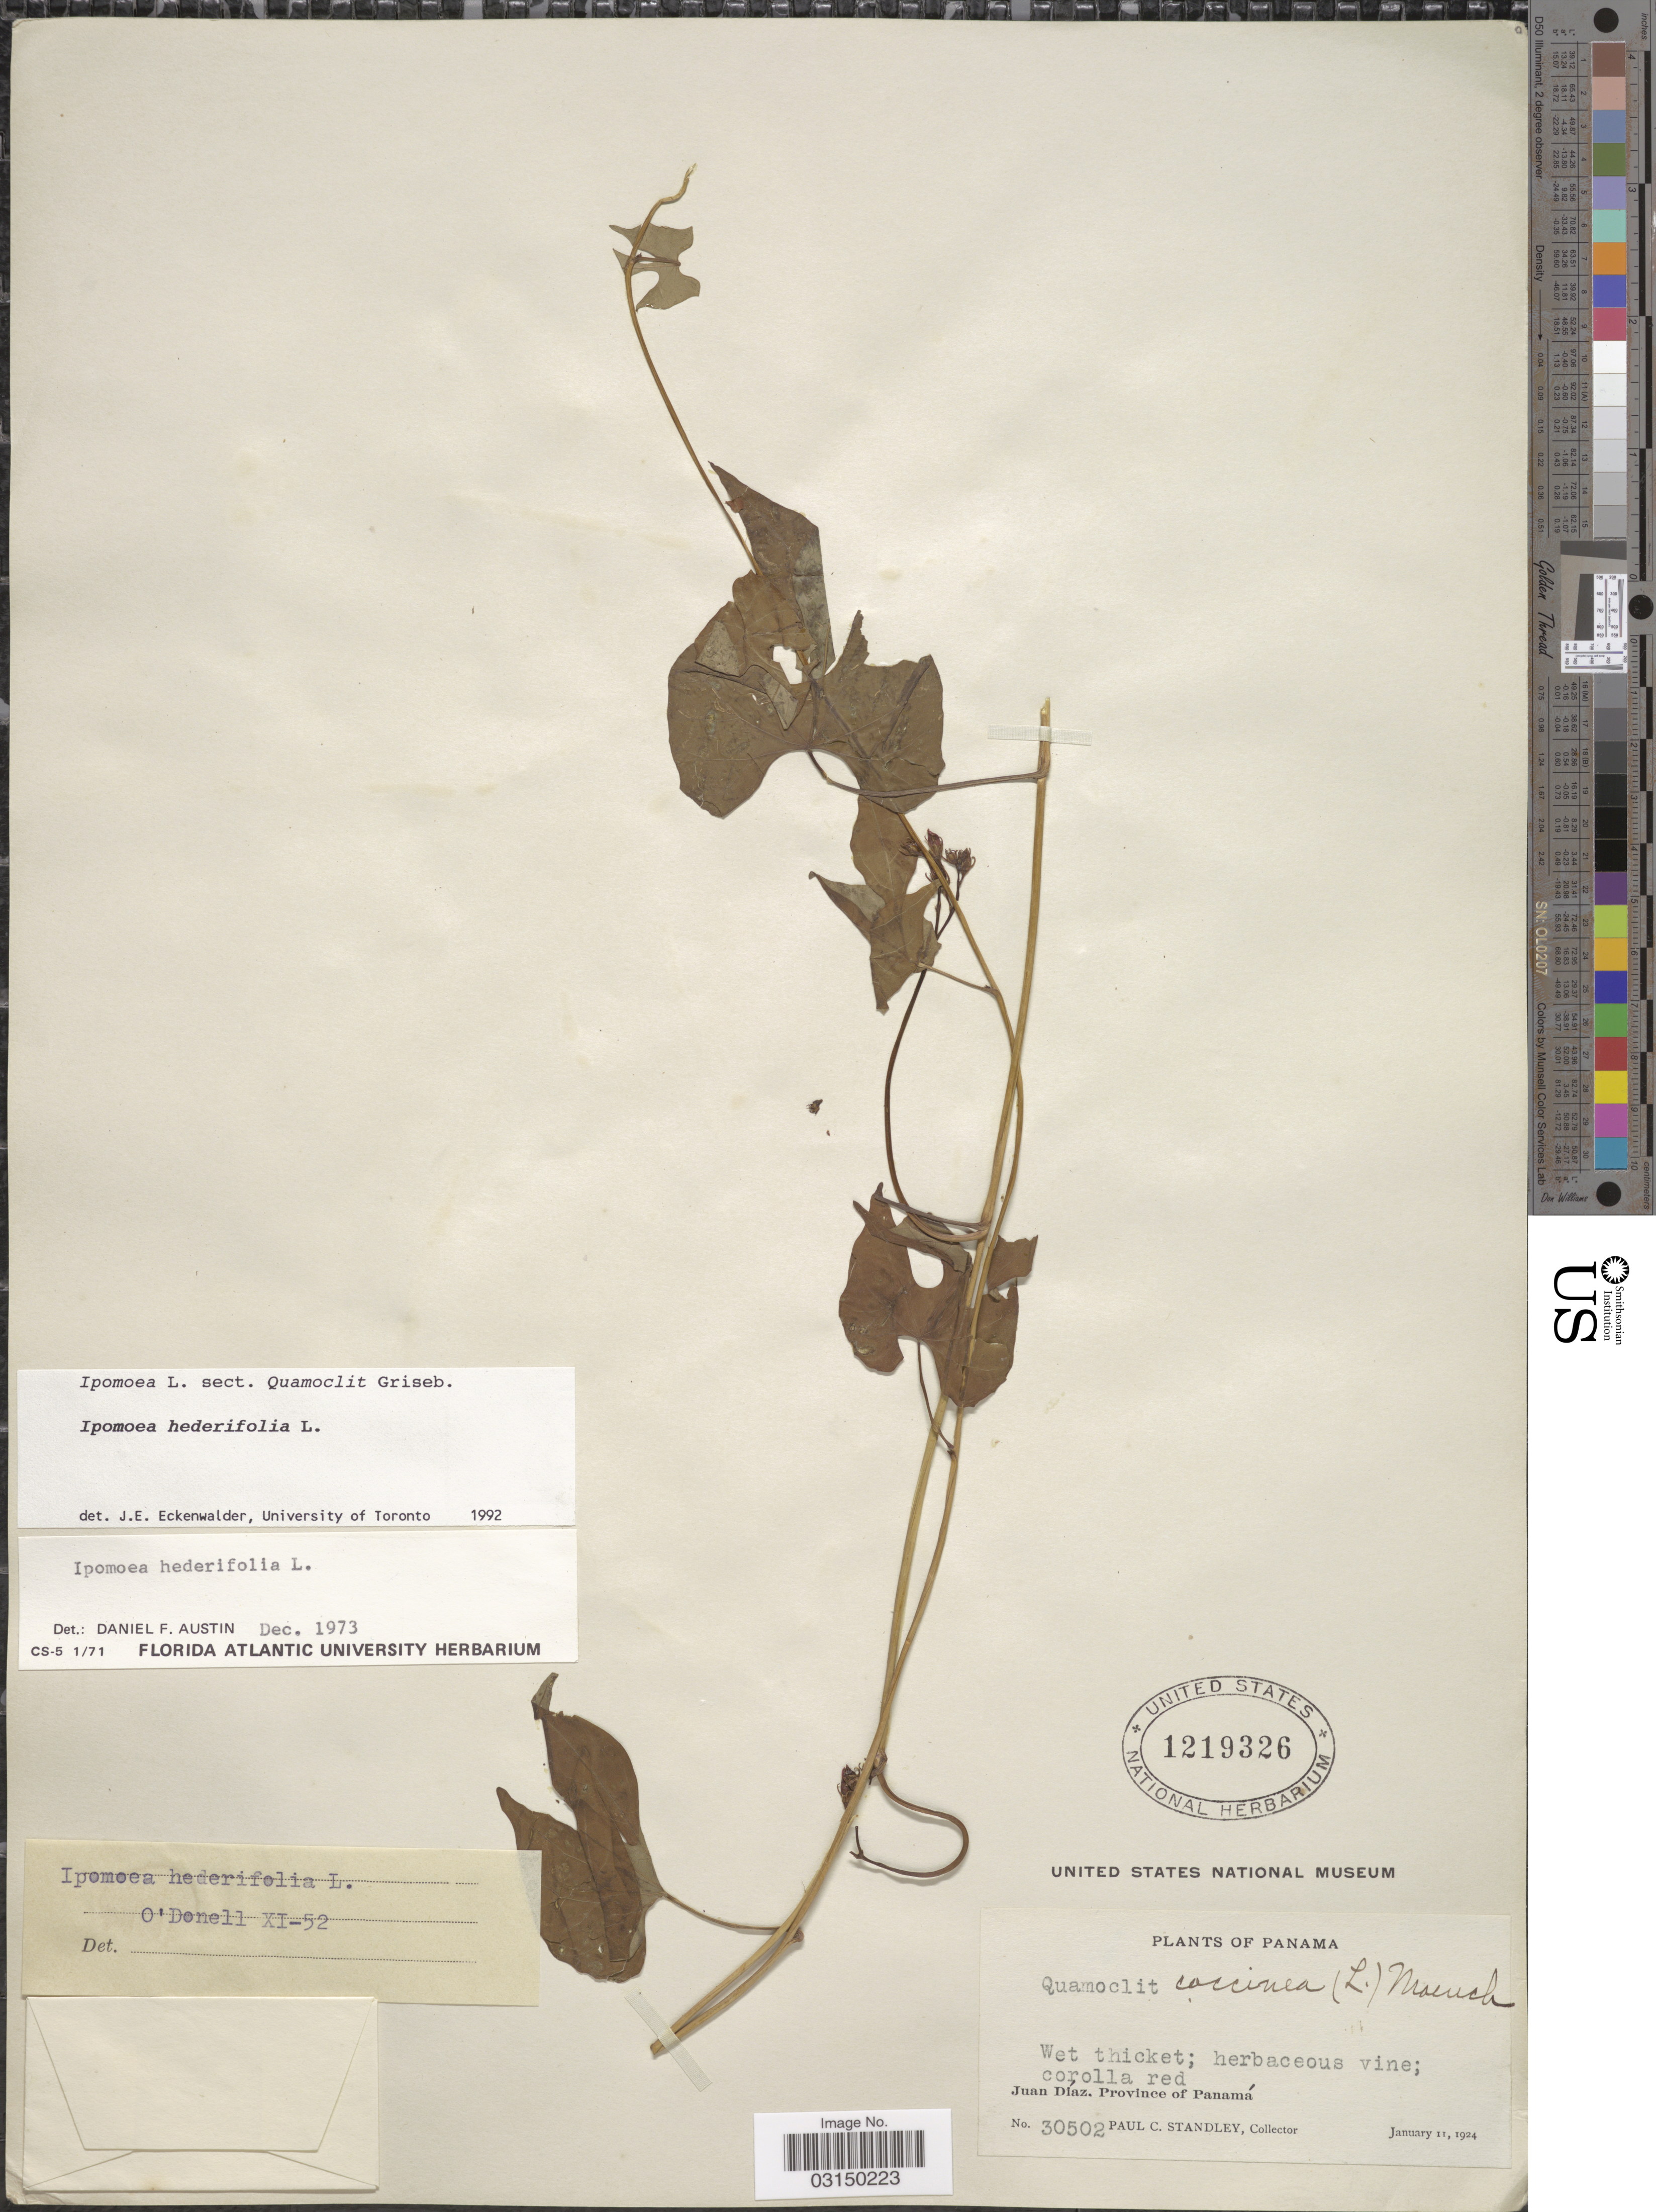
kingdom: Plantae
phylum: Tracheophyta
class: Magnoliopsida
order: Solanales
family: Convolvulaceae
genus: Ipomoea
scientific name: Ipomoea hederifolia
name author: L.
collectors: P. C. Standley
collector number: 30502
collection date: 1924-01-11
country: Panama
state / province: Panamá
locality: Juan Díaz.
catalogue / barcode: US 1219326